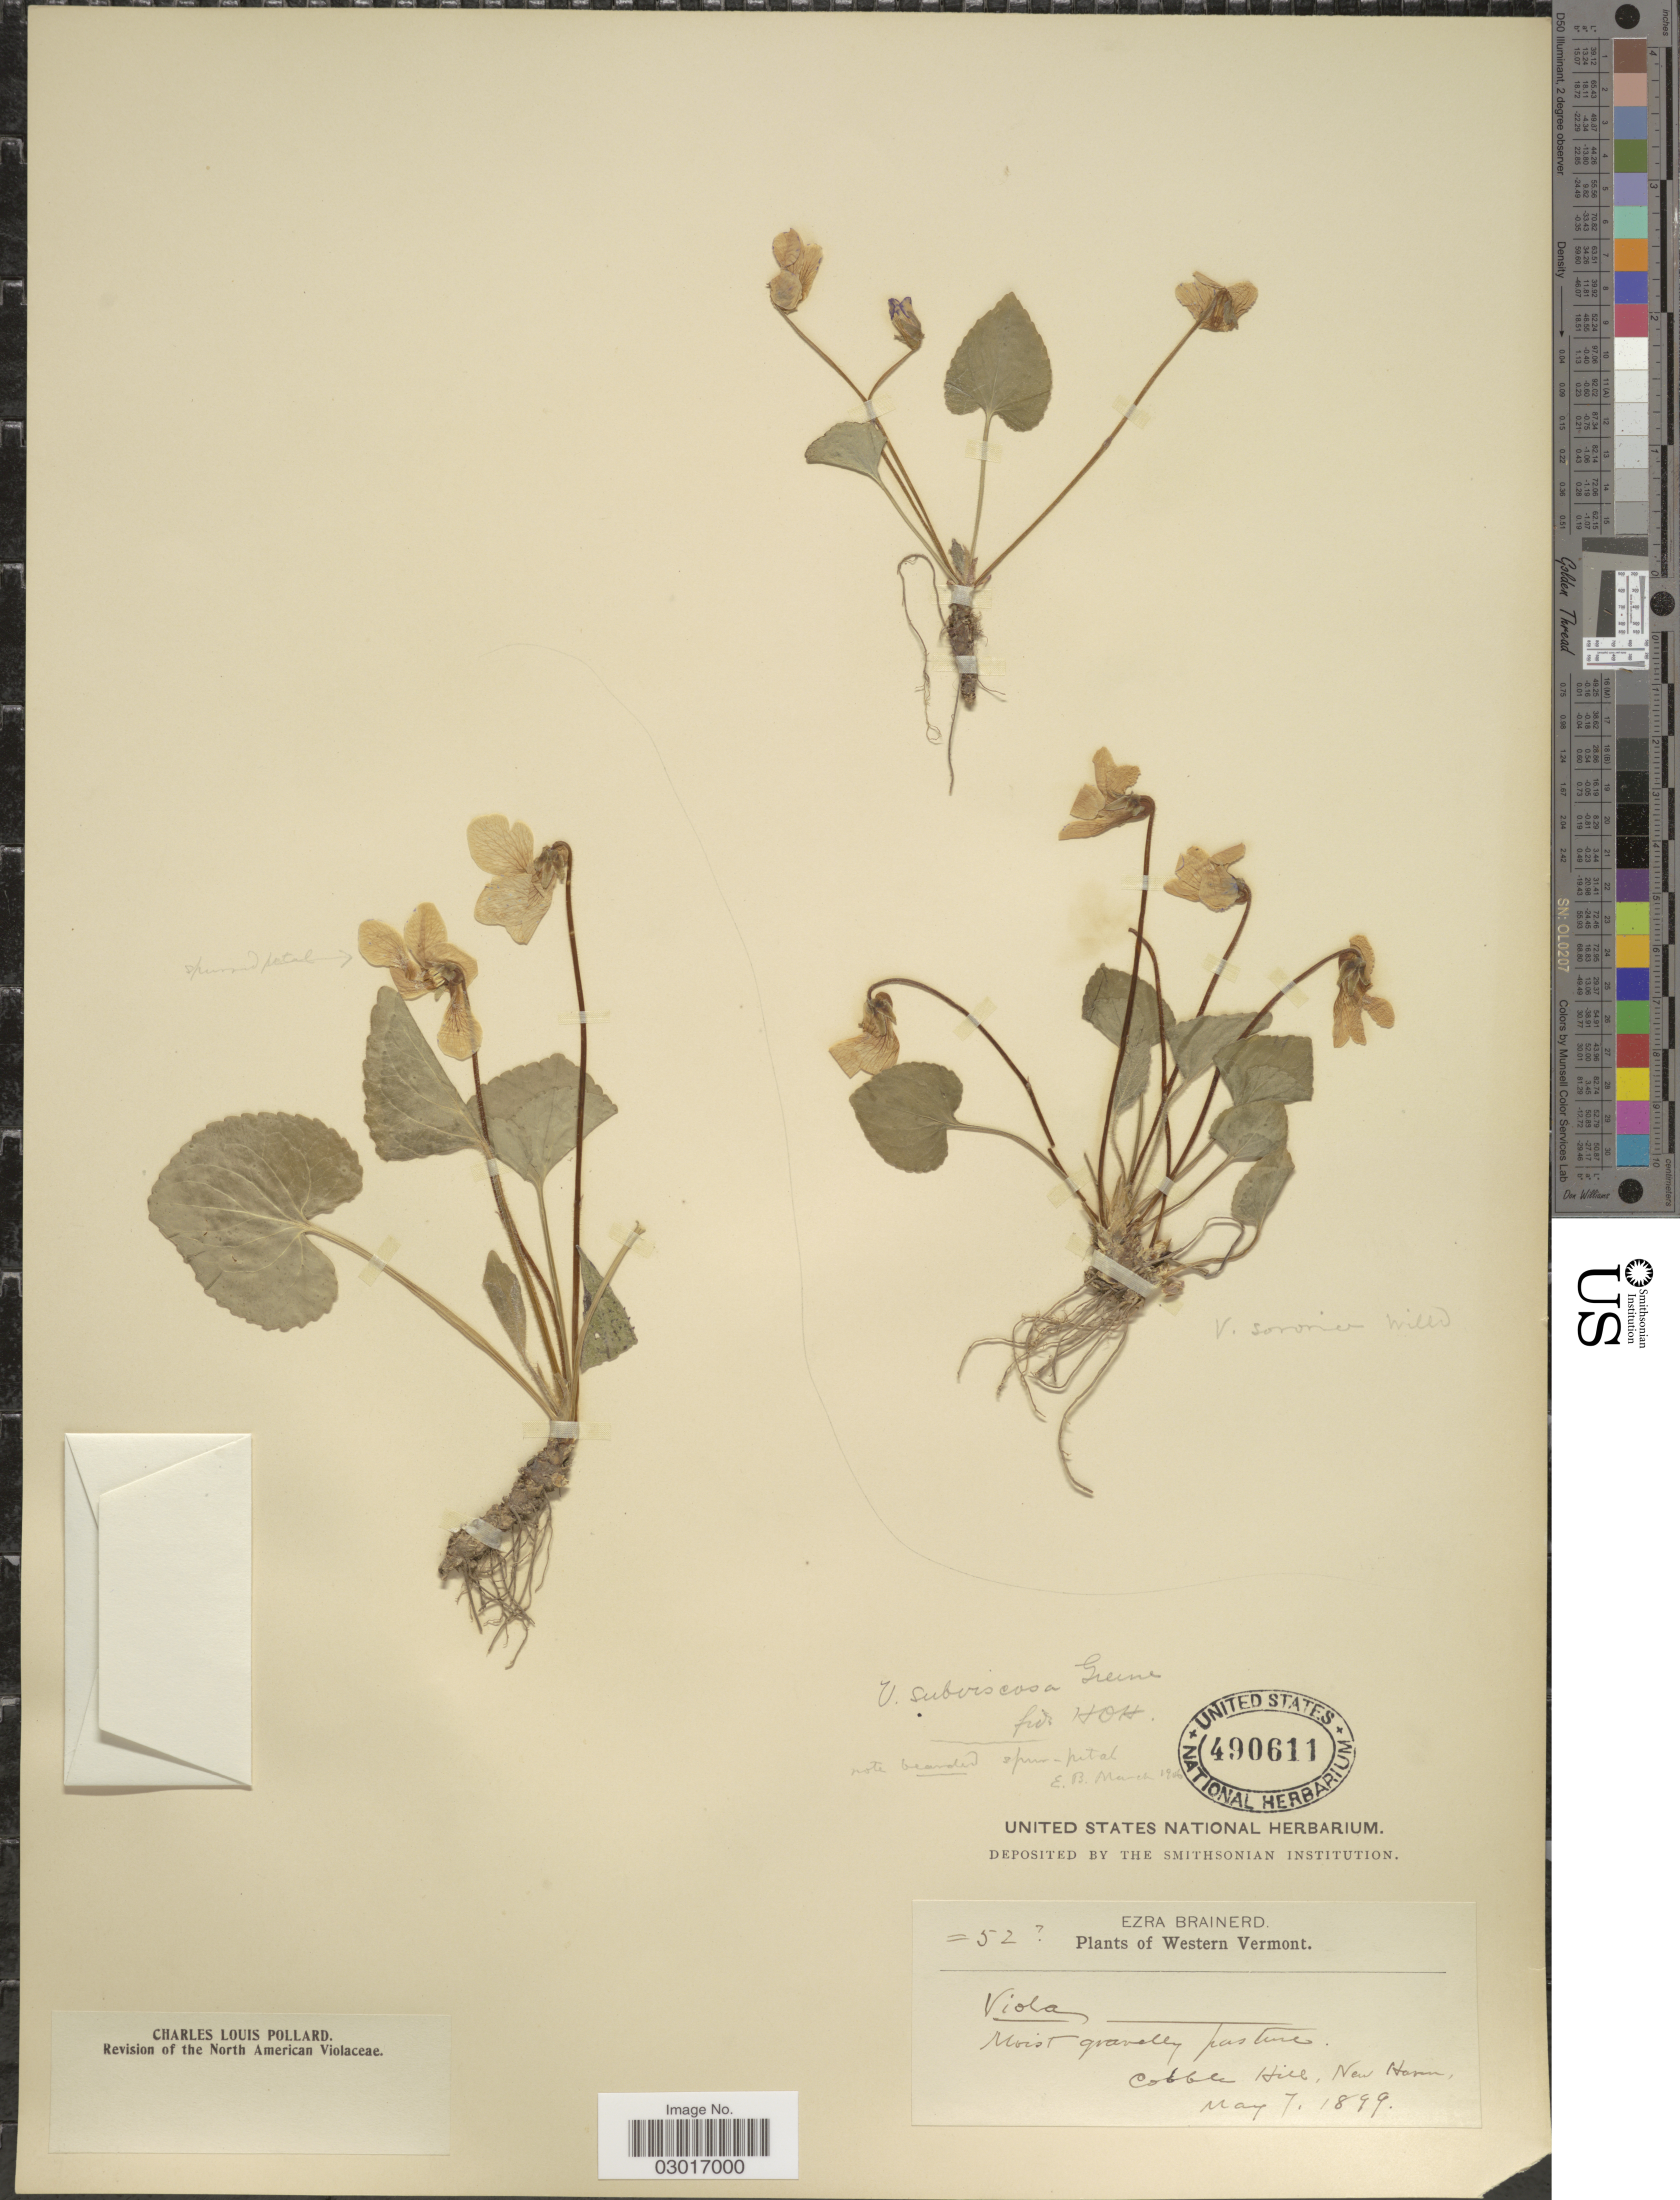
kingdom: Plantae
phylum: Tracheophyta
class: Magnoliopsida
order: Malpighiales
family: Violaceae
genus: Viola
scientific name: Viola sororia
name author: Willd.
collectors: E. Brainerd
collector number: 52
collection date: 1899-05-07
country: United States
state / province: New Hampshire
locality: Western Vermont. Cobble Hill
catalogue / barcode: US 490611